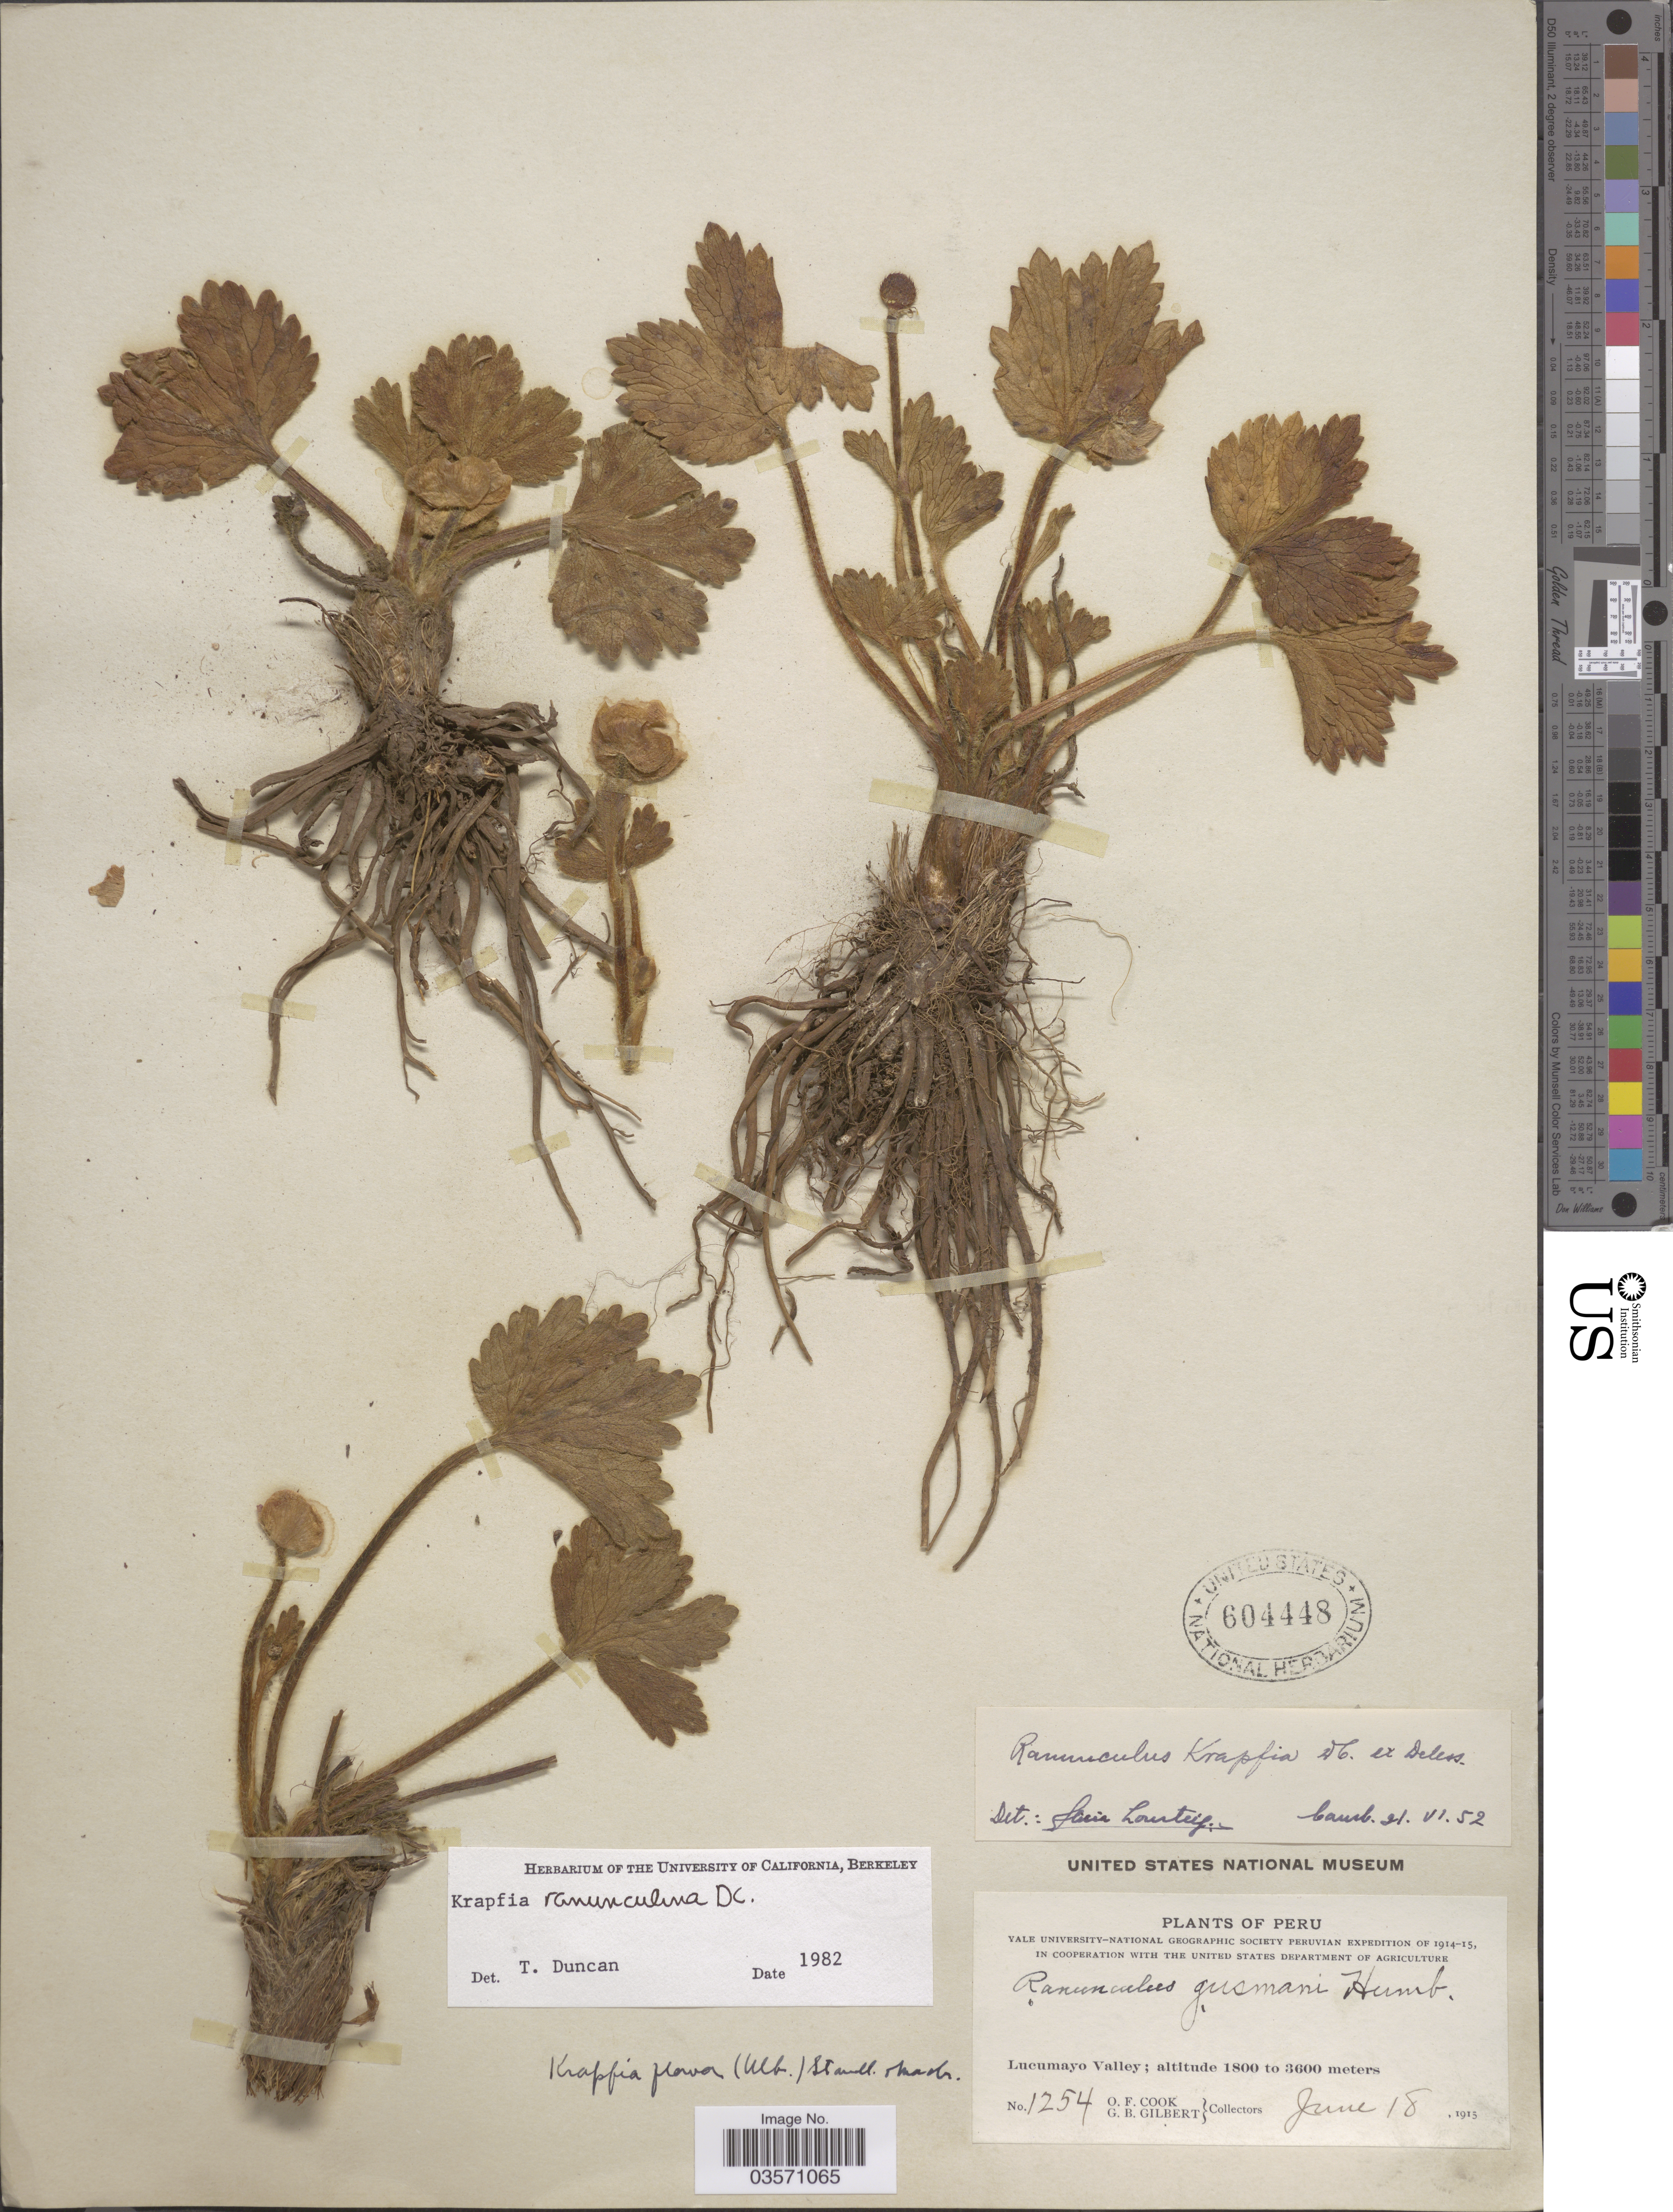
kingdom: Plantae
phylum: Tracheophyta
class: Magnoliopsida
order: Ranunculales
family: Ranunculaceae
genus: Ranunculus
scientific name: Ranunculus ranunculinus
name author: (Nutt.) Rydb.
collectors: O. F. Cook & G. B. Gilbert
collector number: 1254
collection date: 1915-06-18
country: Peru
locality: Lucumayo Valley.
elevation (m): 1800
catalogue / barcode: US 604448